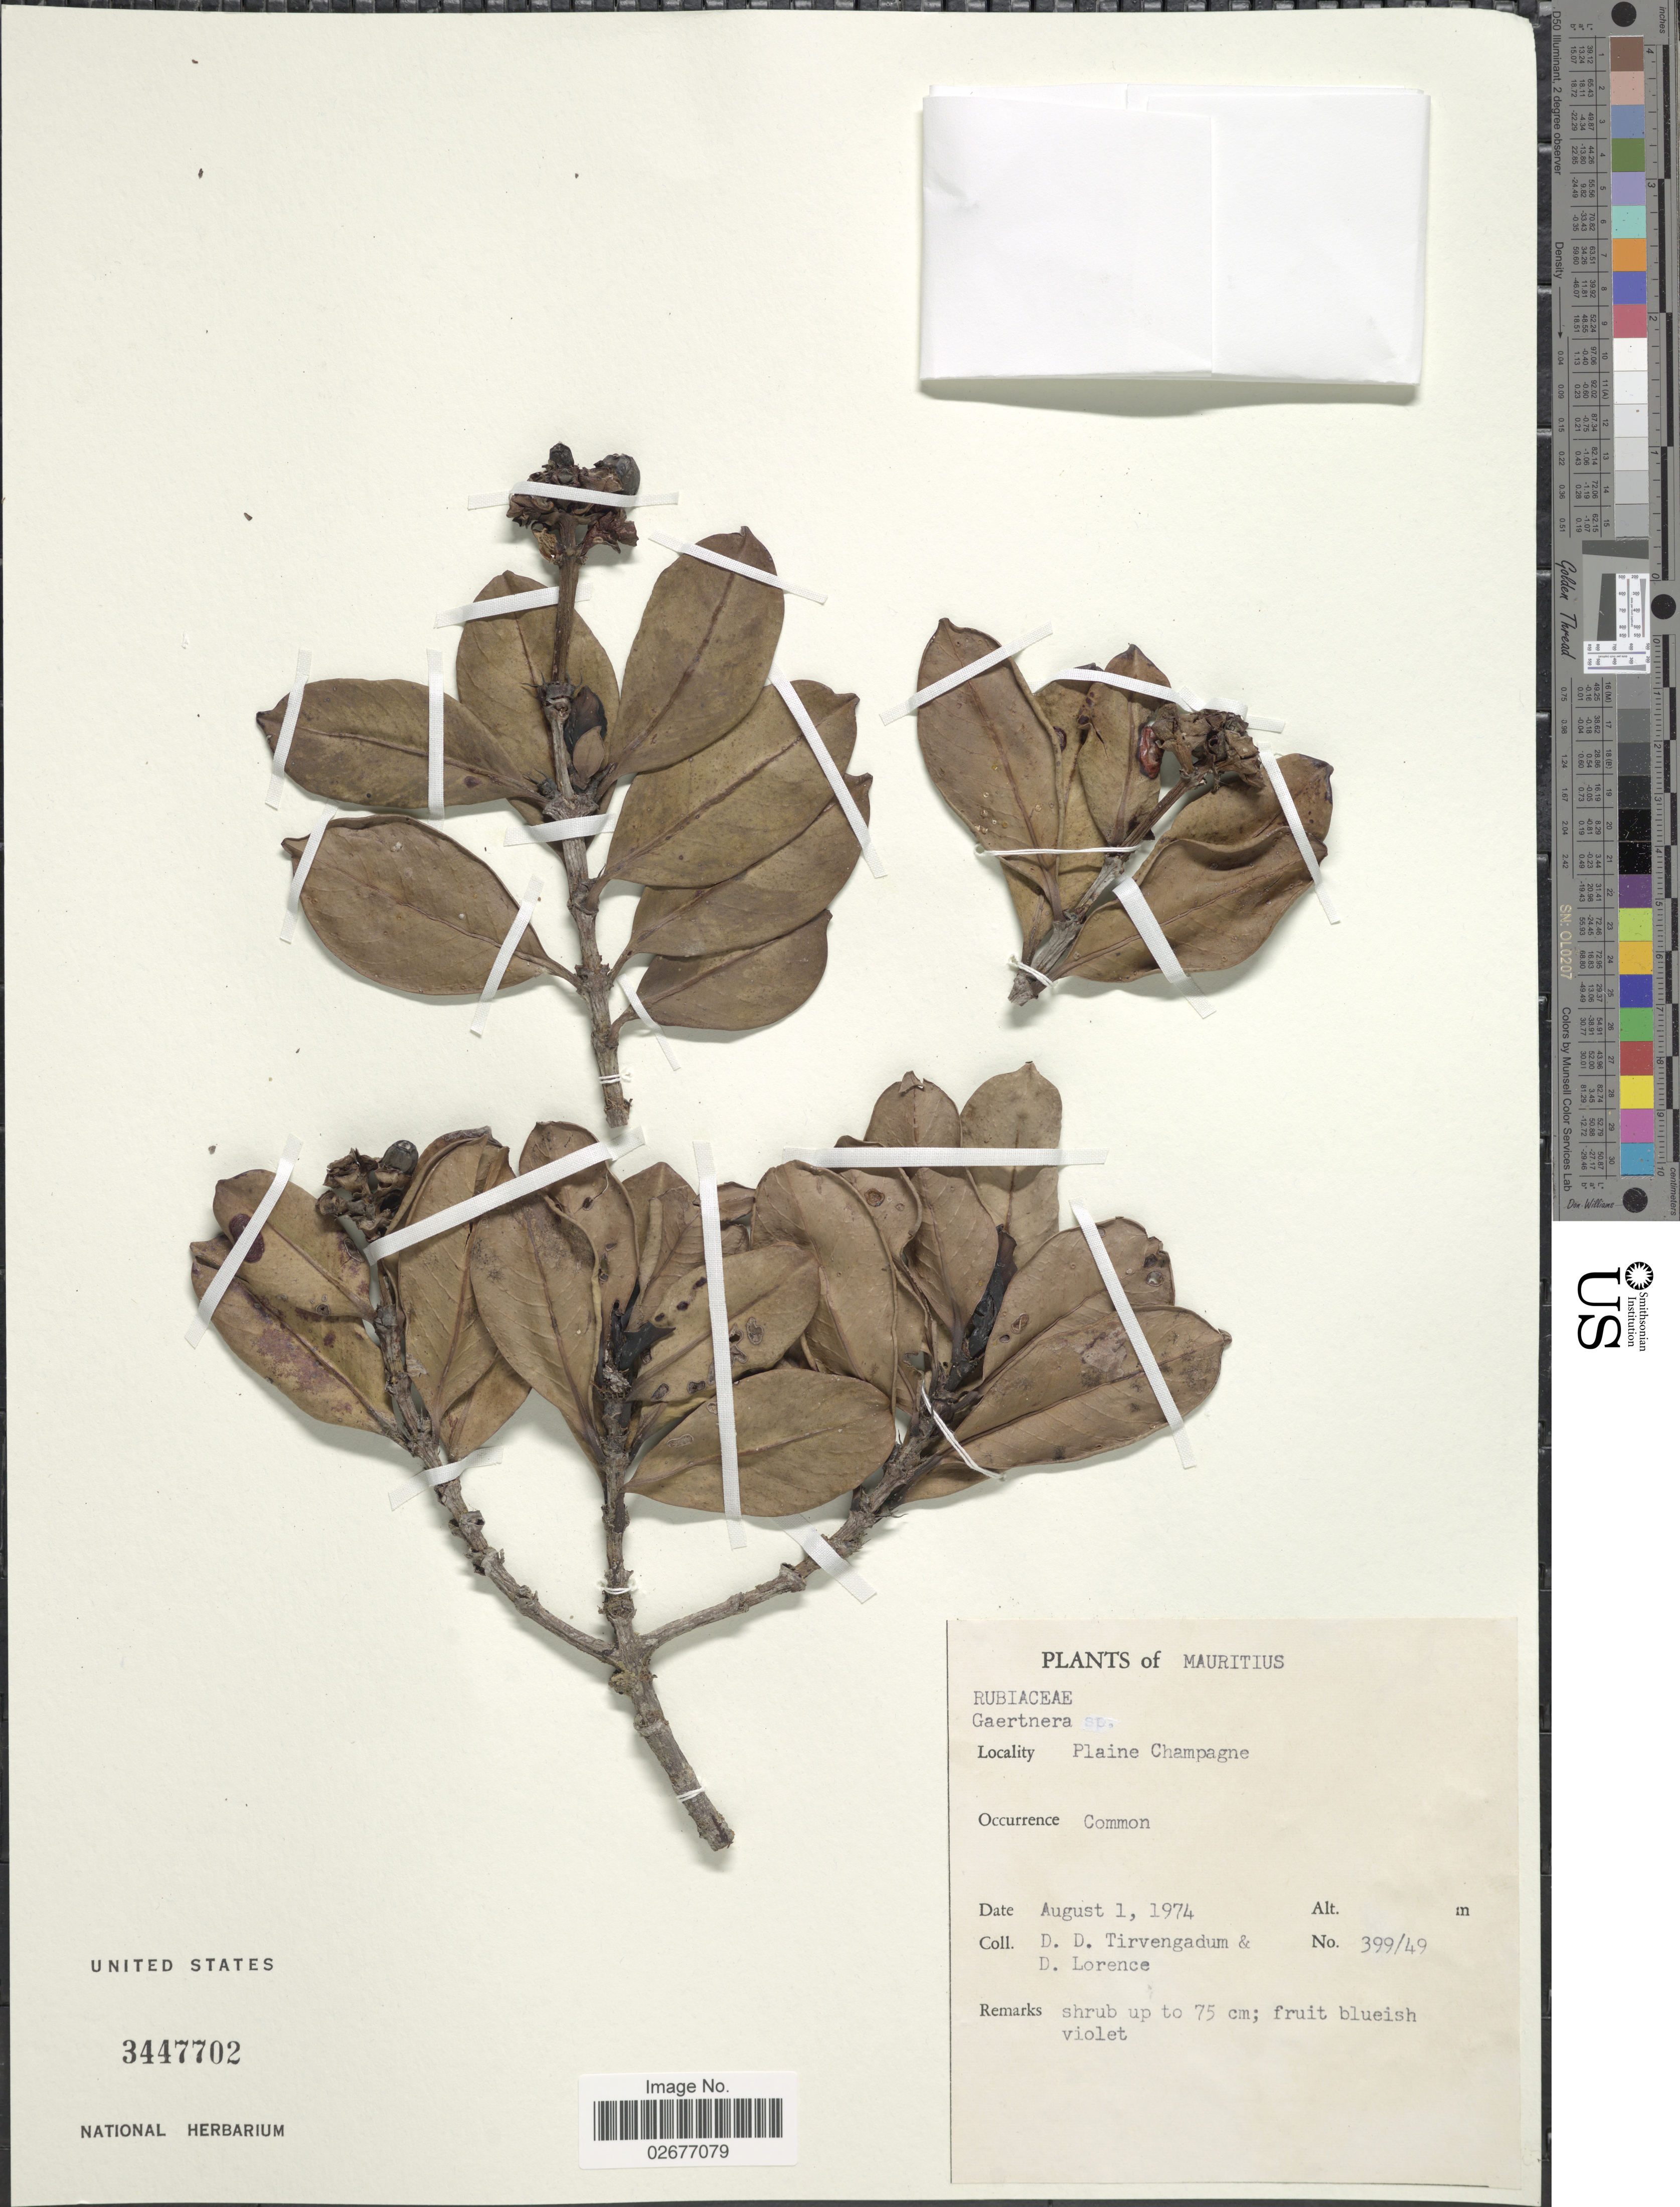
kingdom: Plantae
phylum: Tracheophyta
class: Magnoliopsida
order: Gentianales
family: Rubiaceae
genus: Gaertnera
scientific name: Gaertnera sp.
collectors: D. Tirvengadum & D. Lorence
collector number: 399/49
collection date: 1974-08-01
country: Mauritius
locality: Plaine Champagne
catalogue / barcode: US 3447702